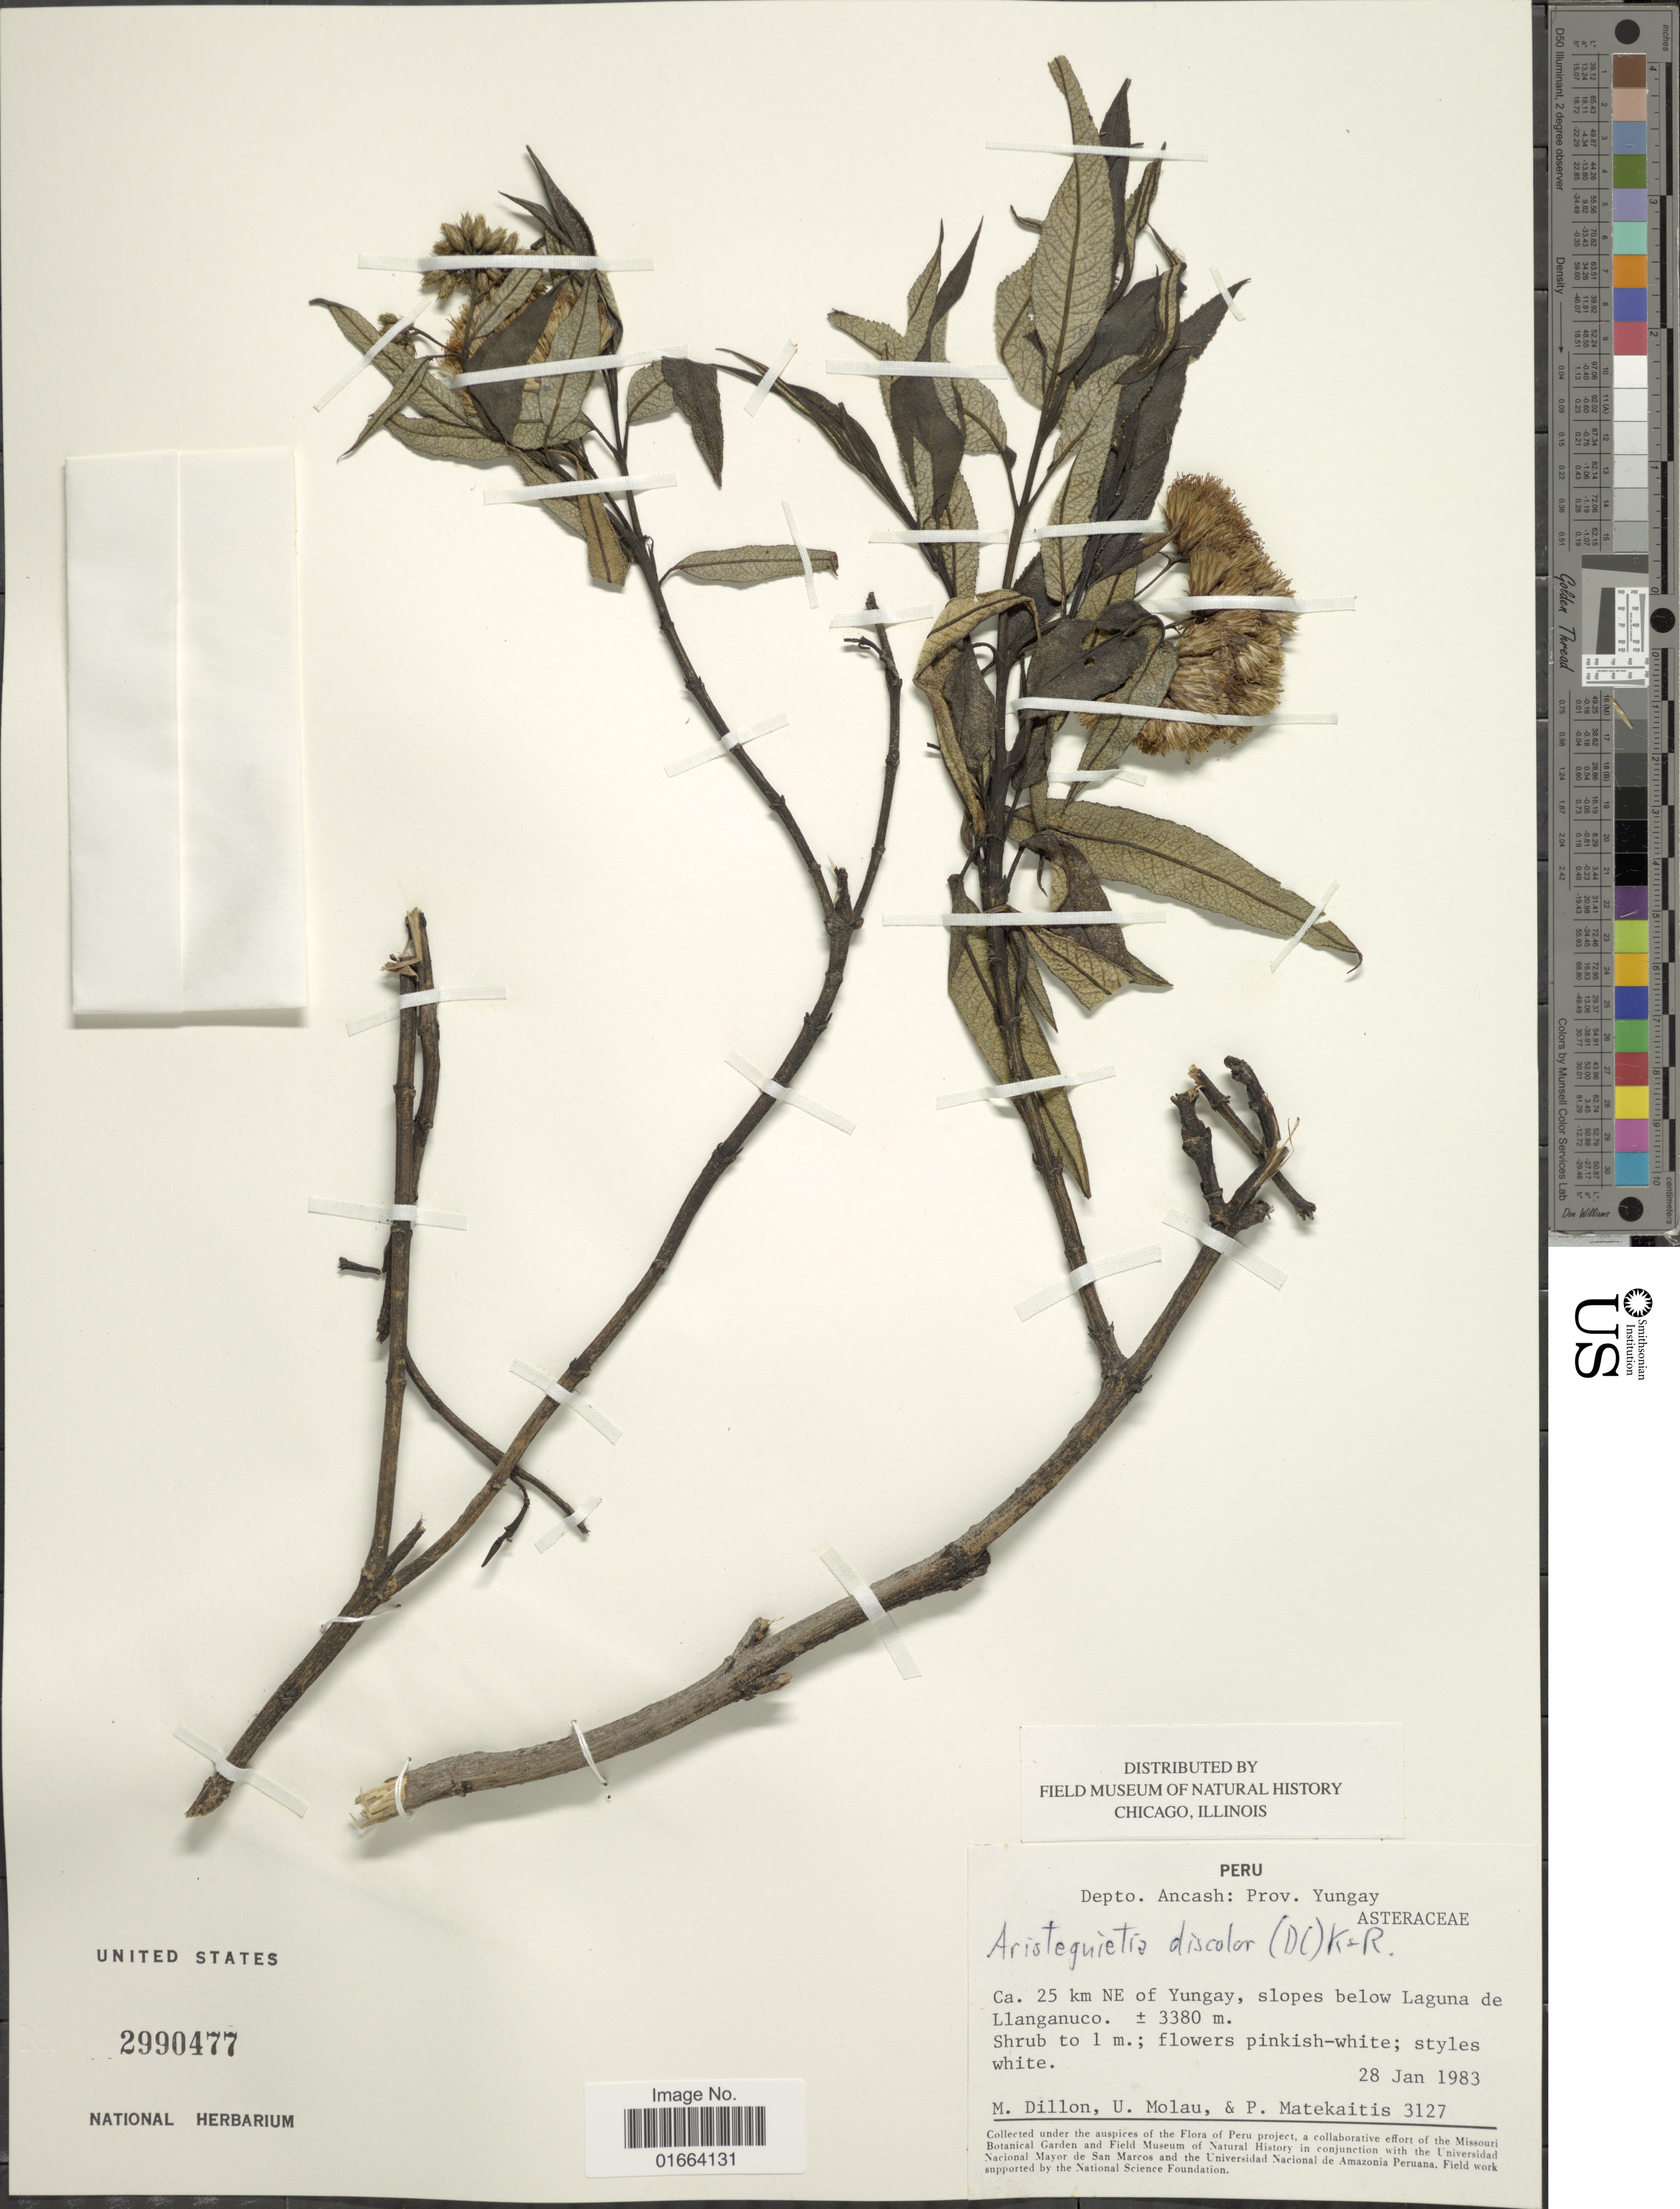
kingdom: Plantae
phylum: Tracheophyta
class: Magnoliopsida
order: Asterales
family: Asteraceae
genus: Aristeguietia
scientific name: Aristeguietia discolor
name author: (DC.) R.M. King & H. Rob.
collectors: M. O. Dillon, U. Molau & P. Matekaitis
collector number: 3127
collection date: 1983-01-28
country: Peru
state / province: Ancash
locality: Prov. Yungay. Ca. 25 km NE of Yungay, slopes below Laguna de Llanganuco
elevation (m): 3380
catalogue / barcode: US 2990477